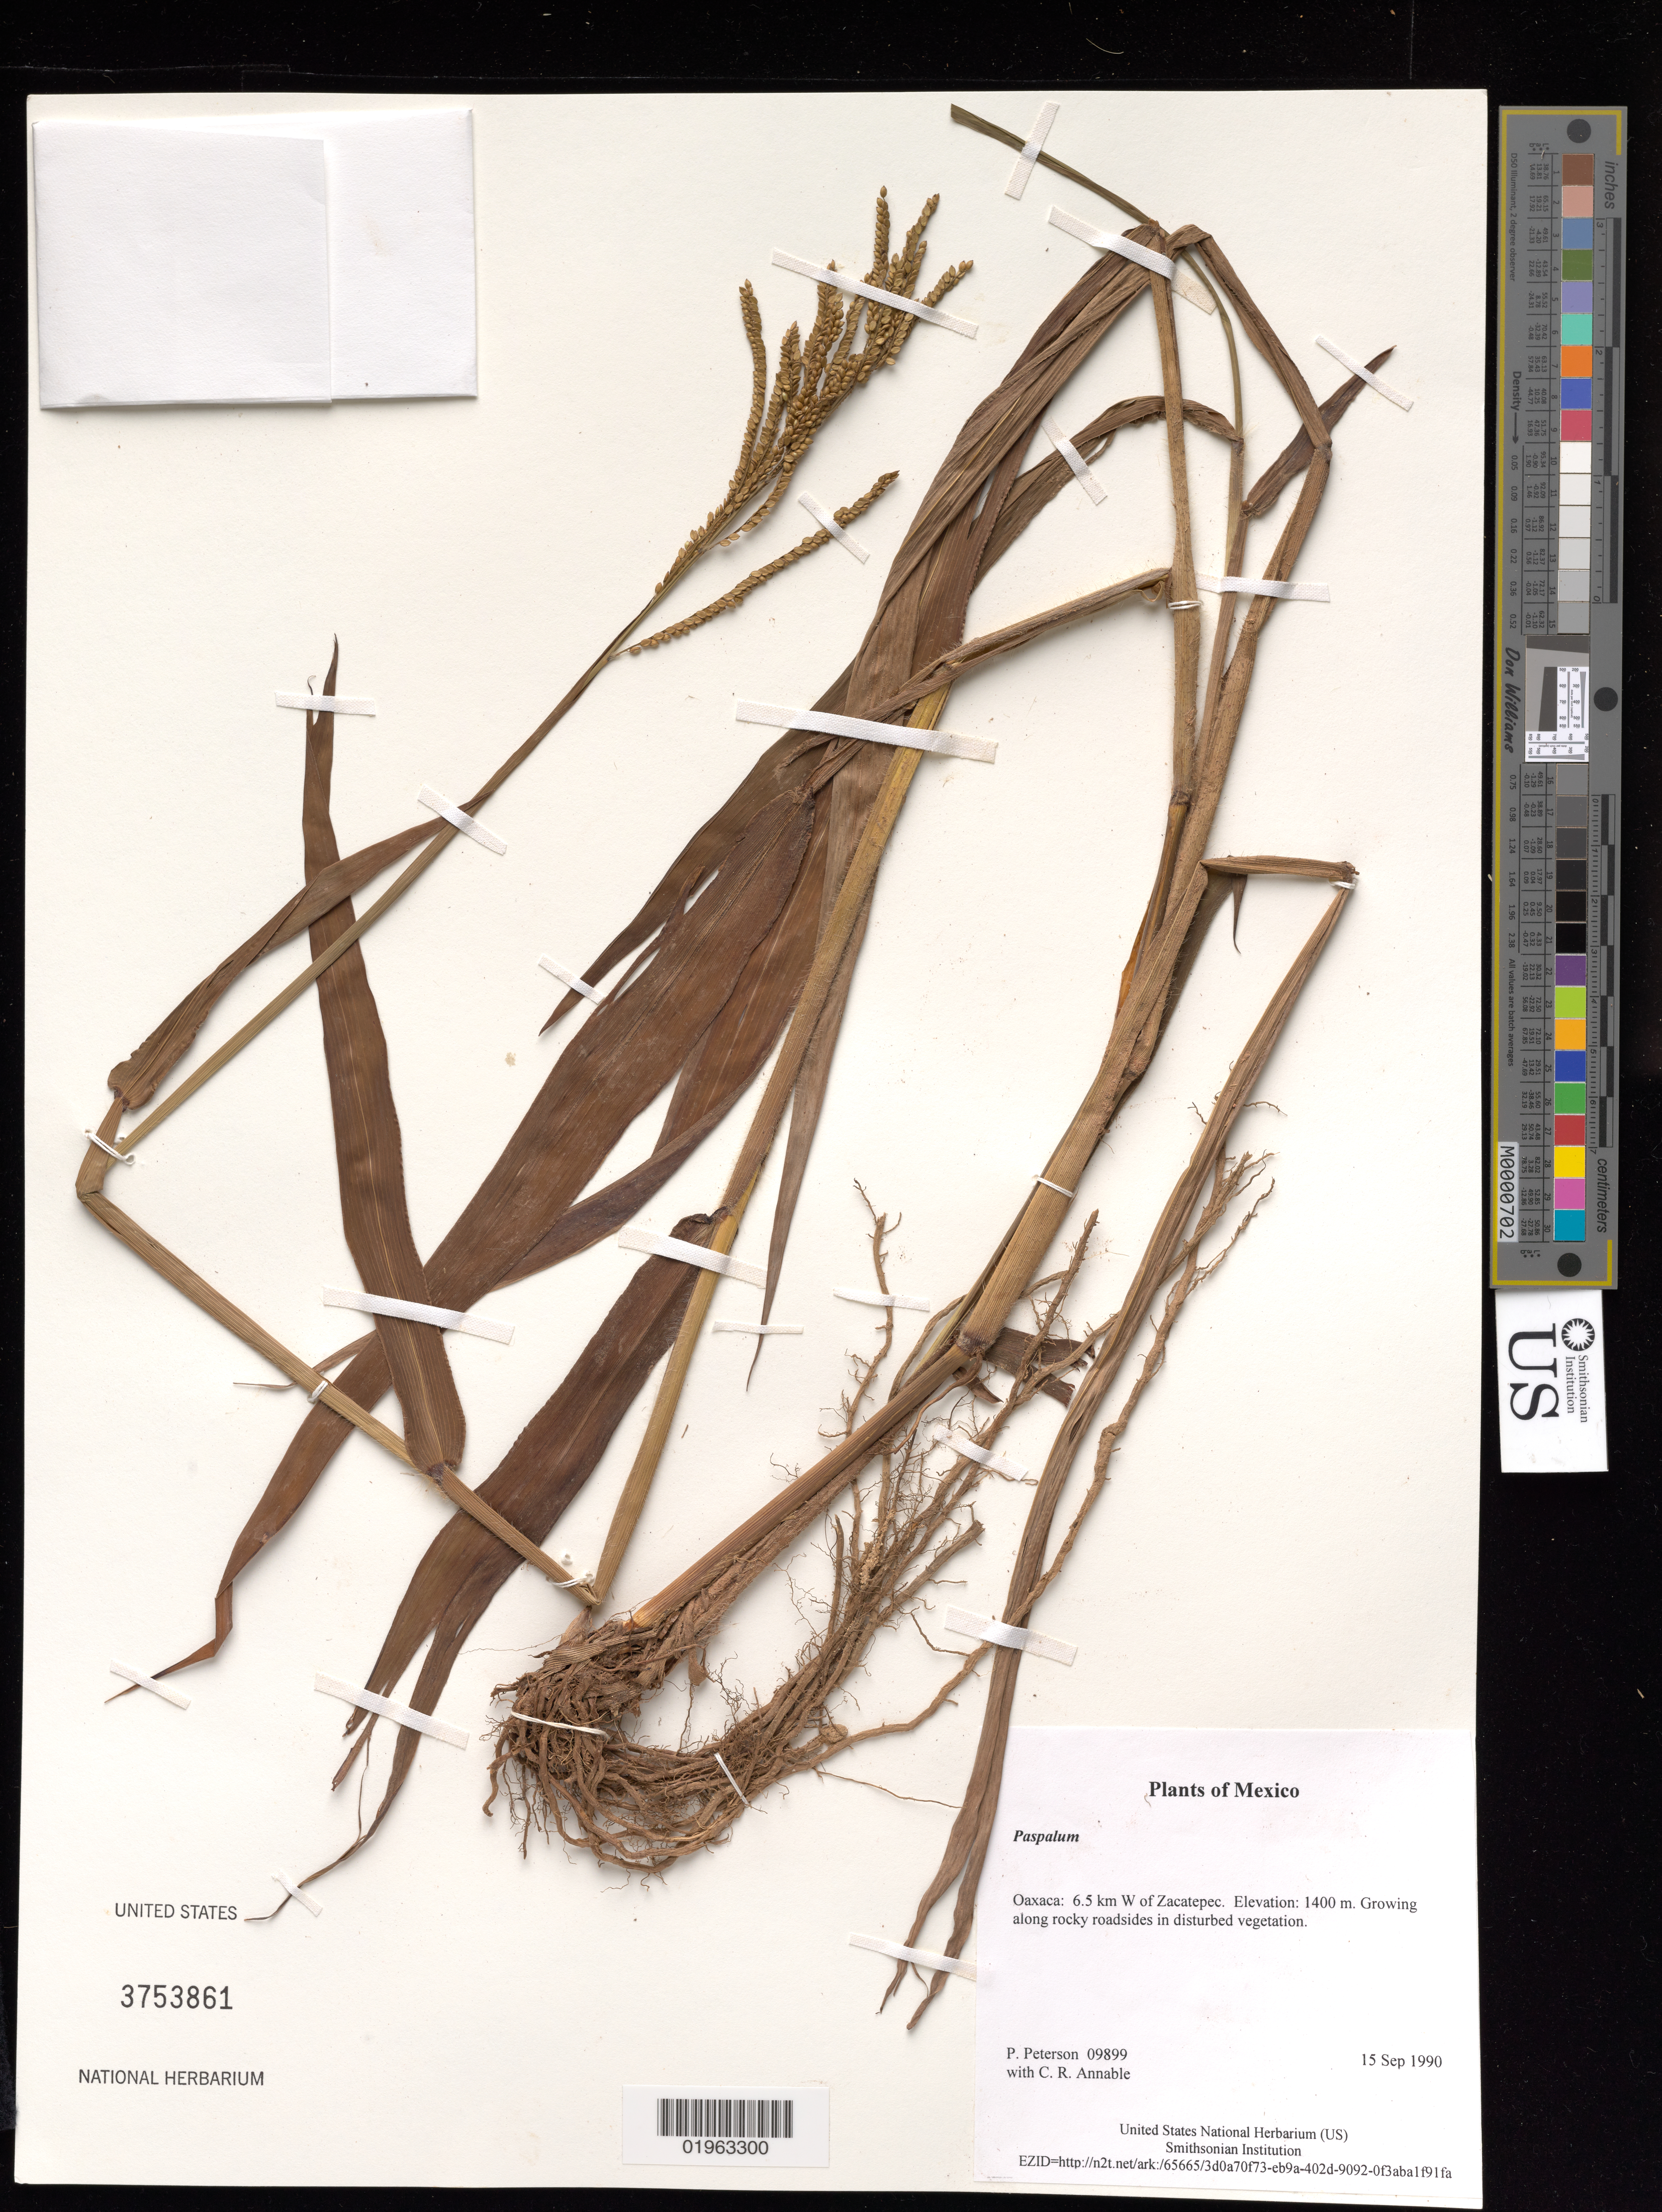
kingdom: Plantae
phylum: Tracheophyta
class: Liliopsida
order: Poales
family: Poaceae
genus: Paspalum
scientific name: Paspalum sp.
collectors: P. M. Peterson & C. R. Annable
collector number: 09899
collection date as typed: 15 Sep 1990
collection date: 1990-09-15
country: Mexico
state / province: Oaxaca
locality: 6.5 km W of Zacatepec.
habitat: Growing along rocky roadsides in disturbed vegetation.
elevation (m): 1400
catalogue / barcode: US 3753861